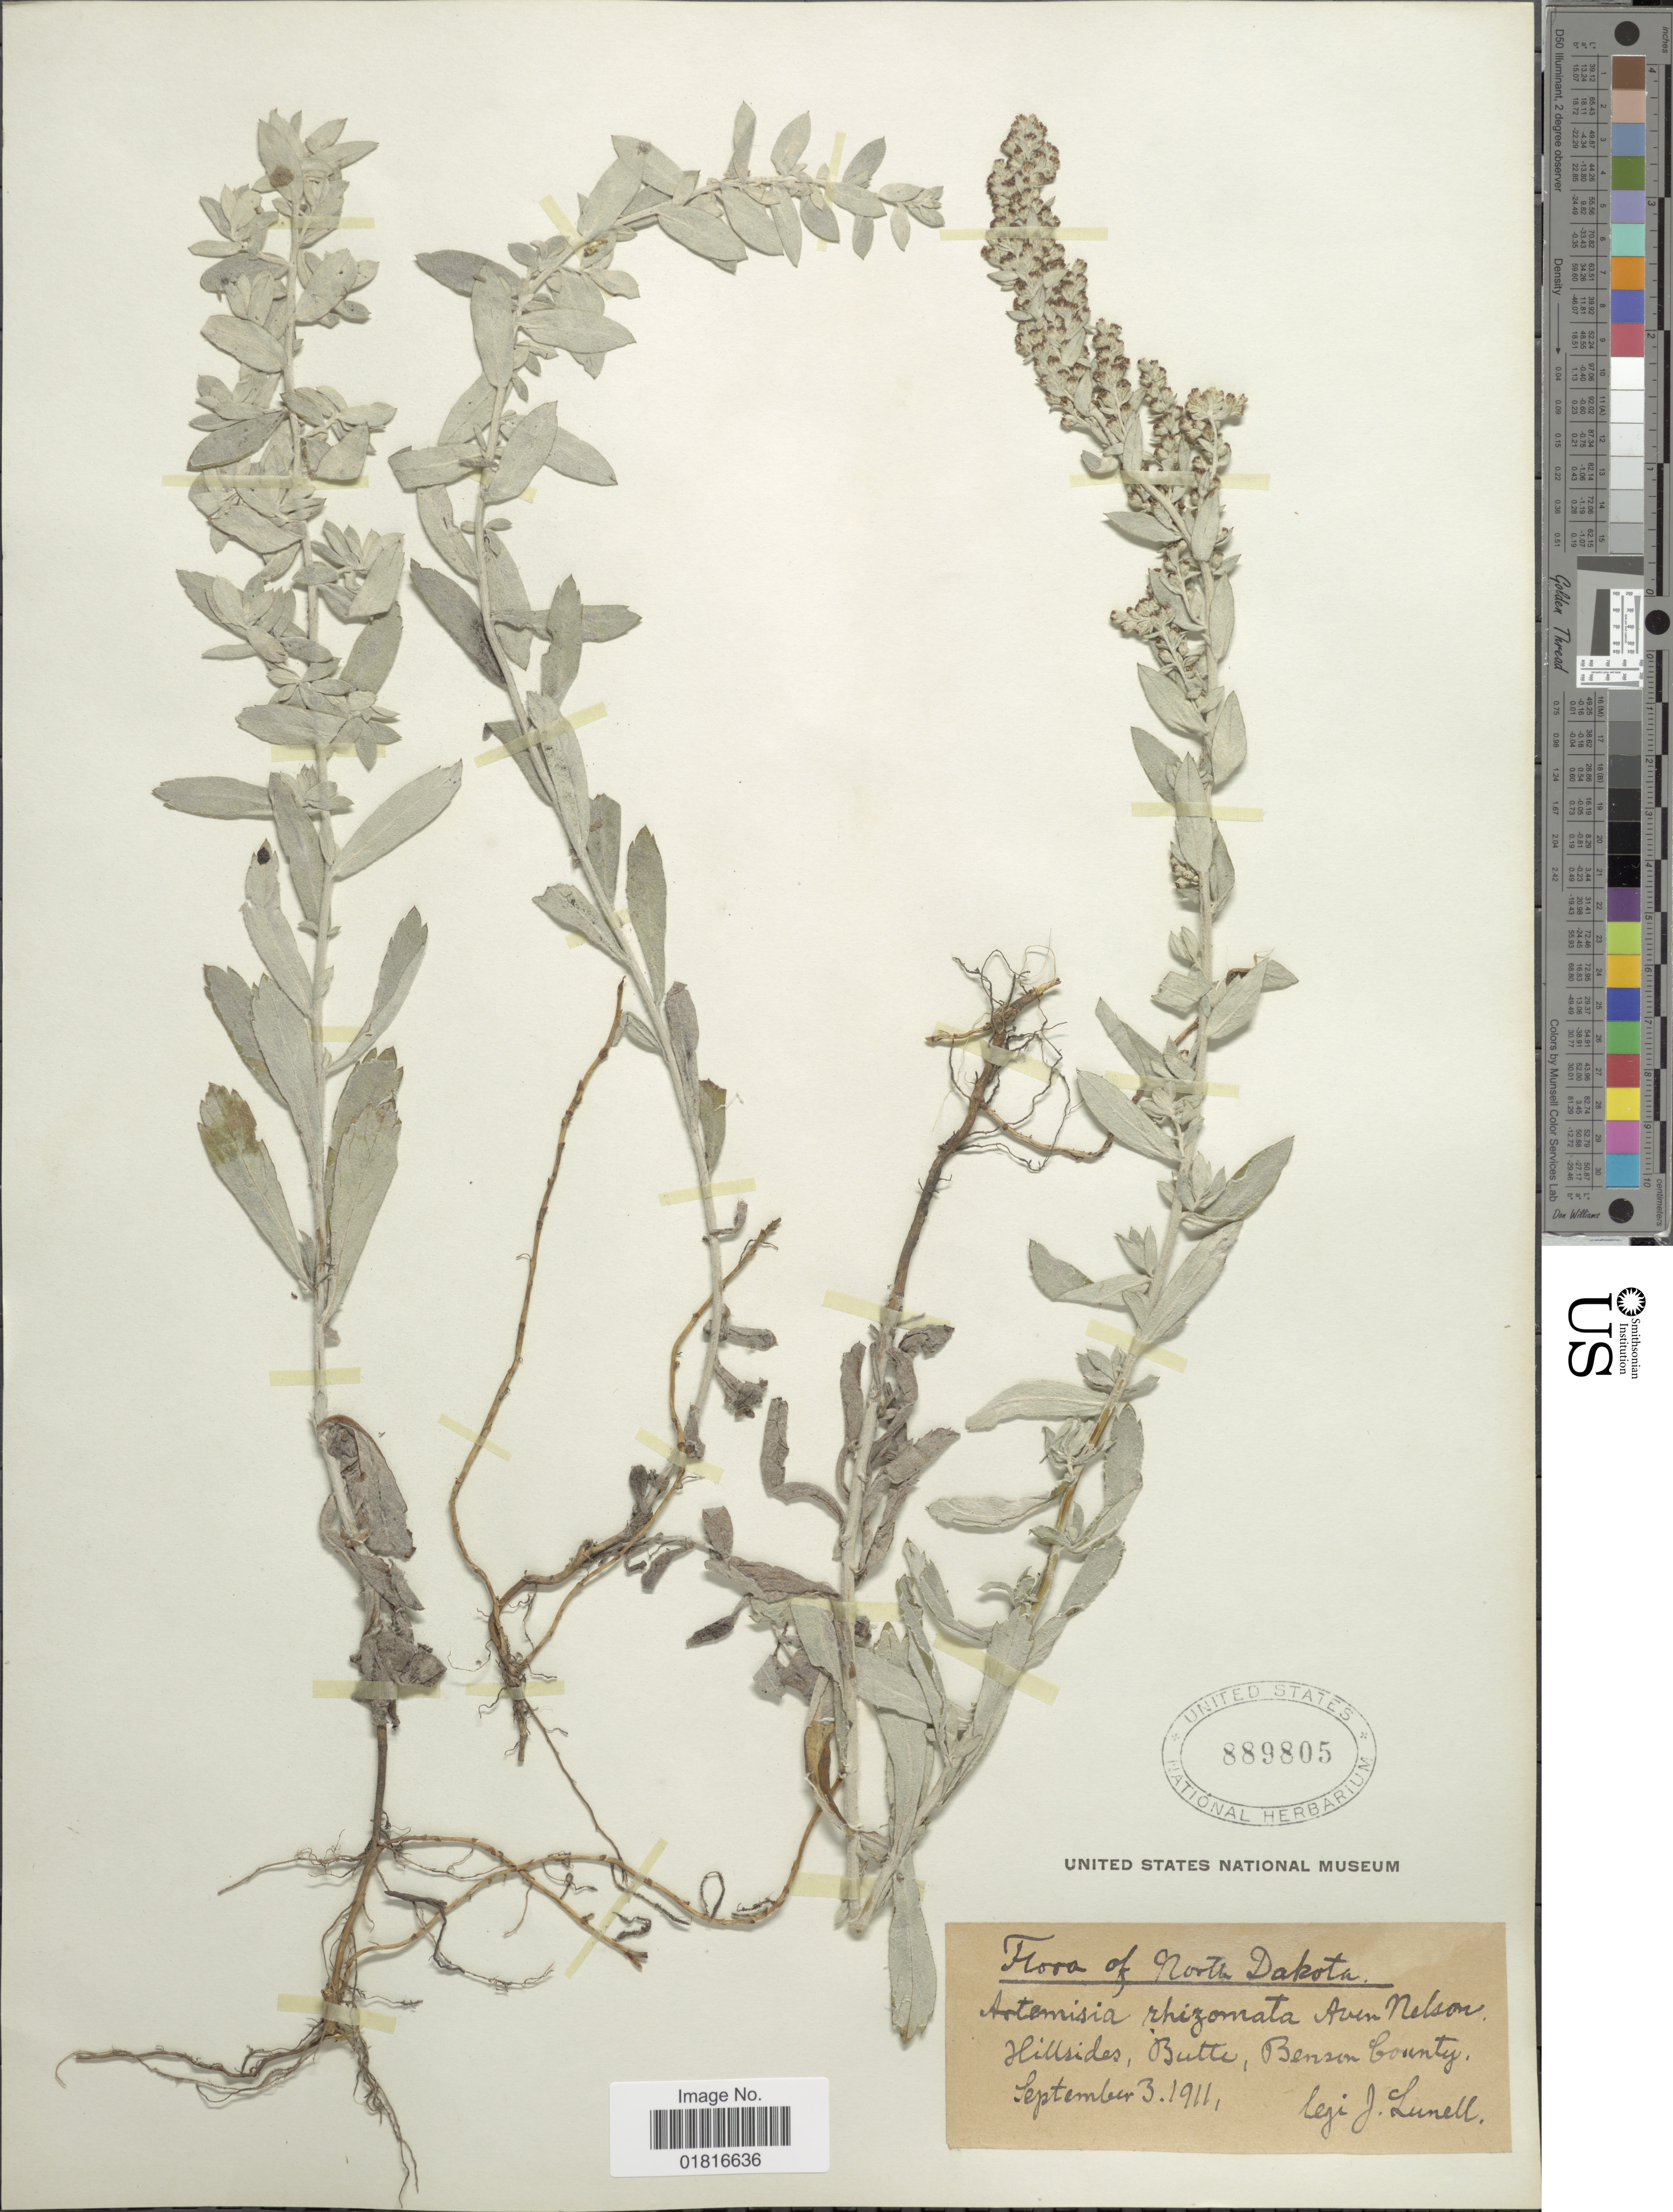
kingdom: Plantae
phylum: Tracheophyta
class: Magnoliopsida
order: Asterales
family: Asteraceae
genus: Artemisia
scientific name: Artemisia rhizomata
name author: A. Nelson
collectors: J. Lundell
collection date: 1911-09-03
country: United States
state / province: North Dakota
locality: Hillsides, Butte benson County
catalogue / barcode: US 889805